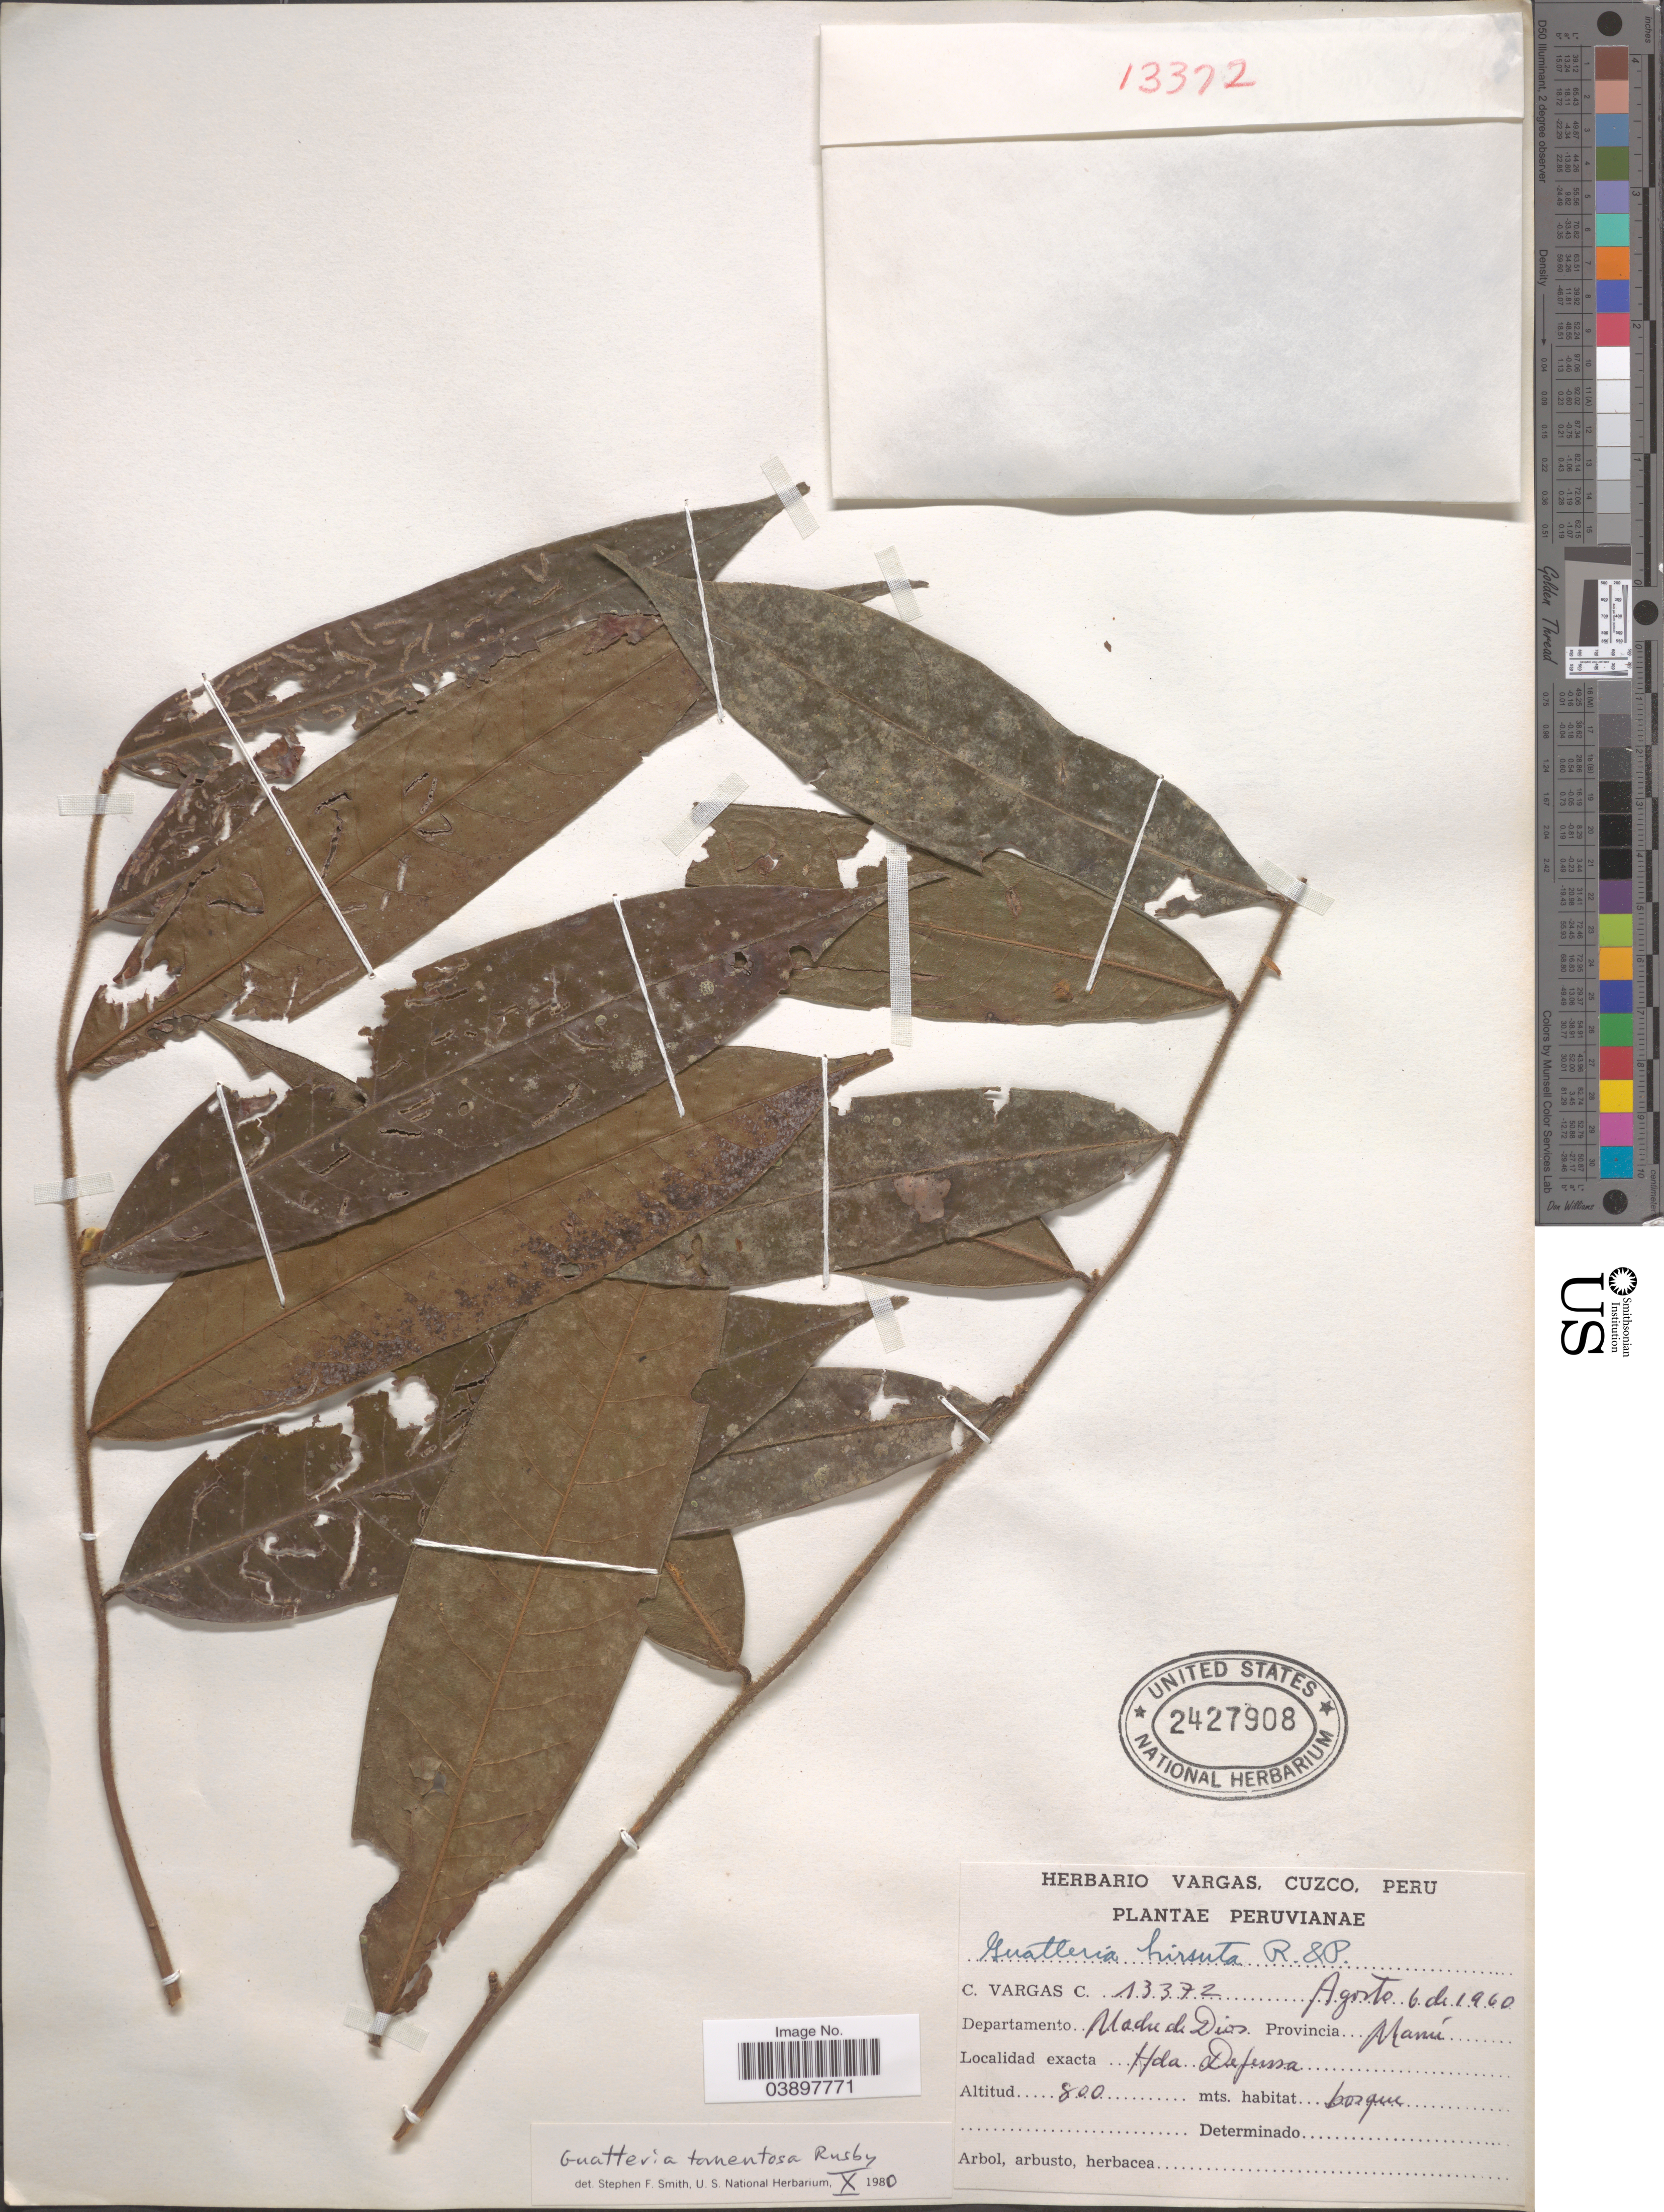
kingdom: Plantae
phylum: Tracheophyta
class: Magnoliopsida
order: Magnoliales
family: Annonaceae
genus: Guatteria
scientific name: Guatteria tomentosa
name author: Rusby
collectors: C. Vargas Calderón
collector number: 13372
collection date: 1960-08-06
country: Peru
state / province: Madre de Dios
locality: Departamento Madre de Dios. Provincia Manú. Hda Defensa.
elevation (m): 800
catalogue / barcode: US 2427908